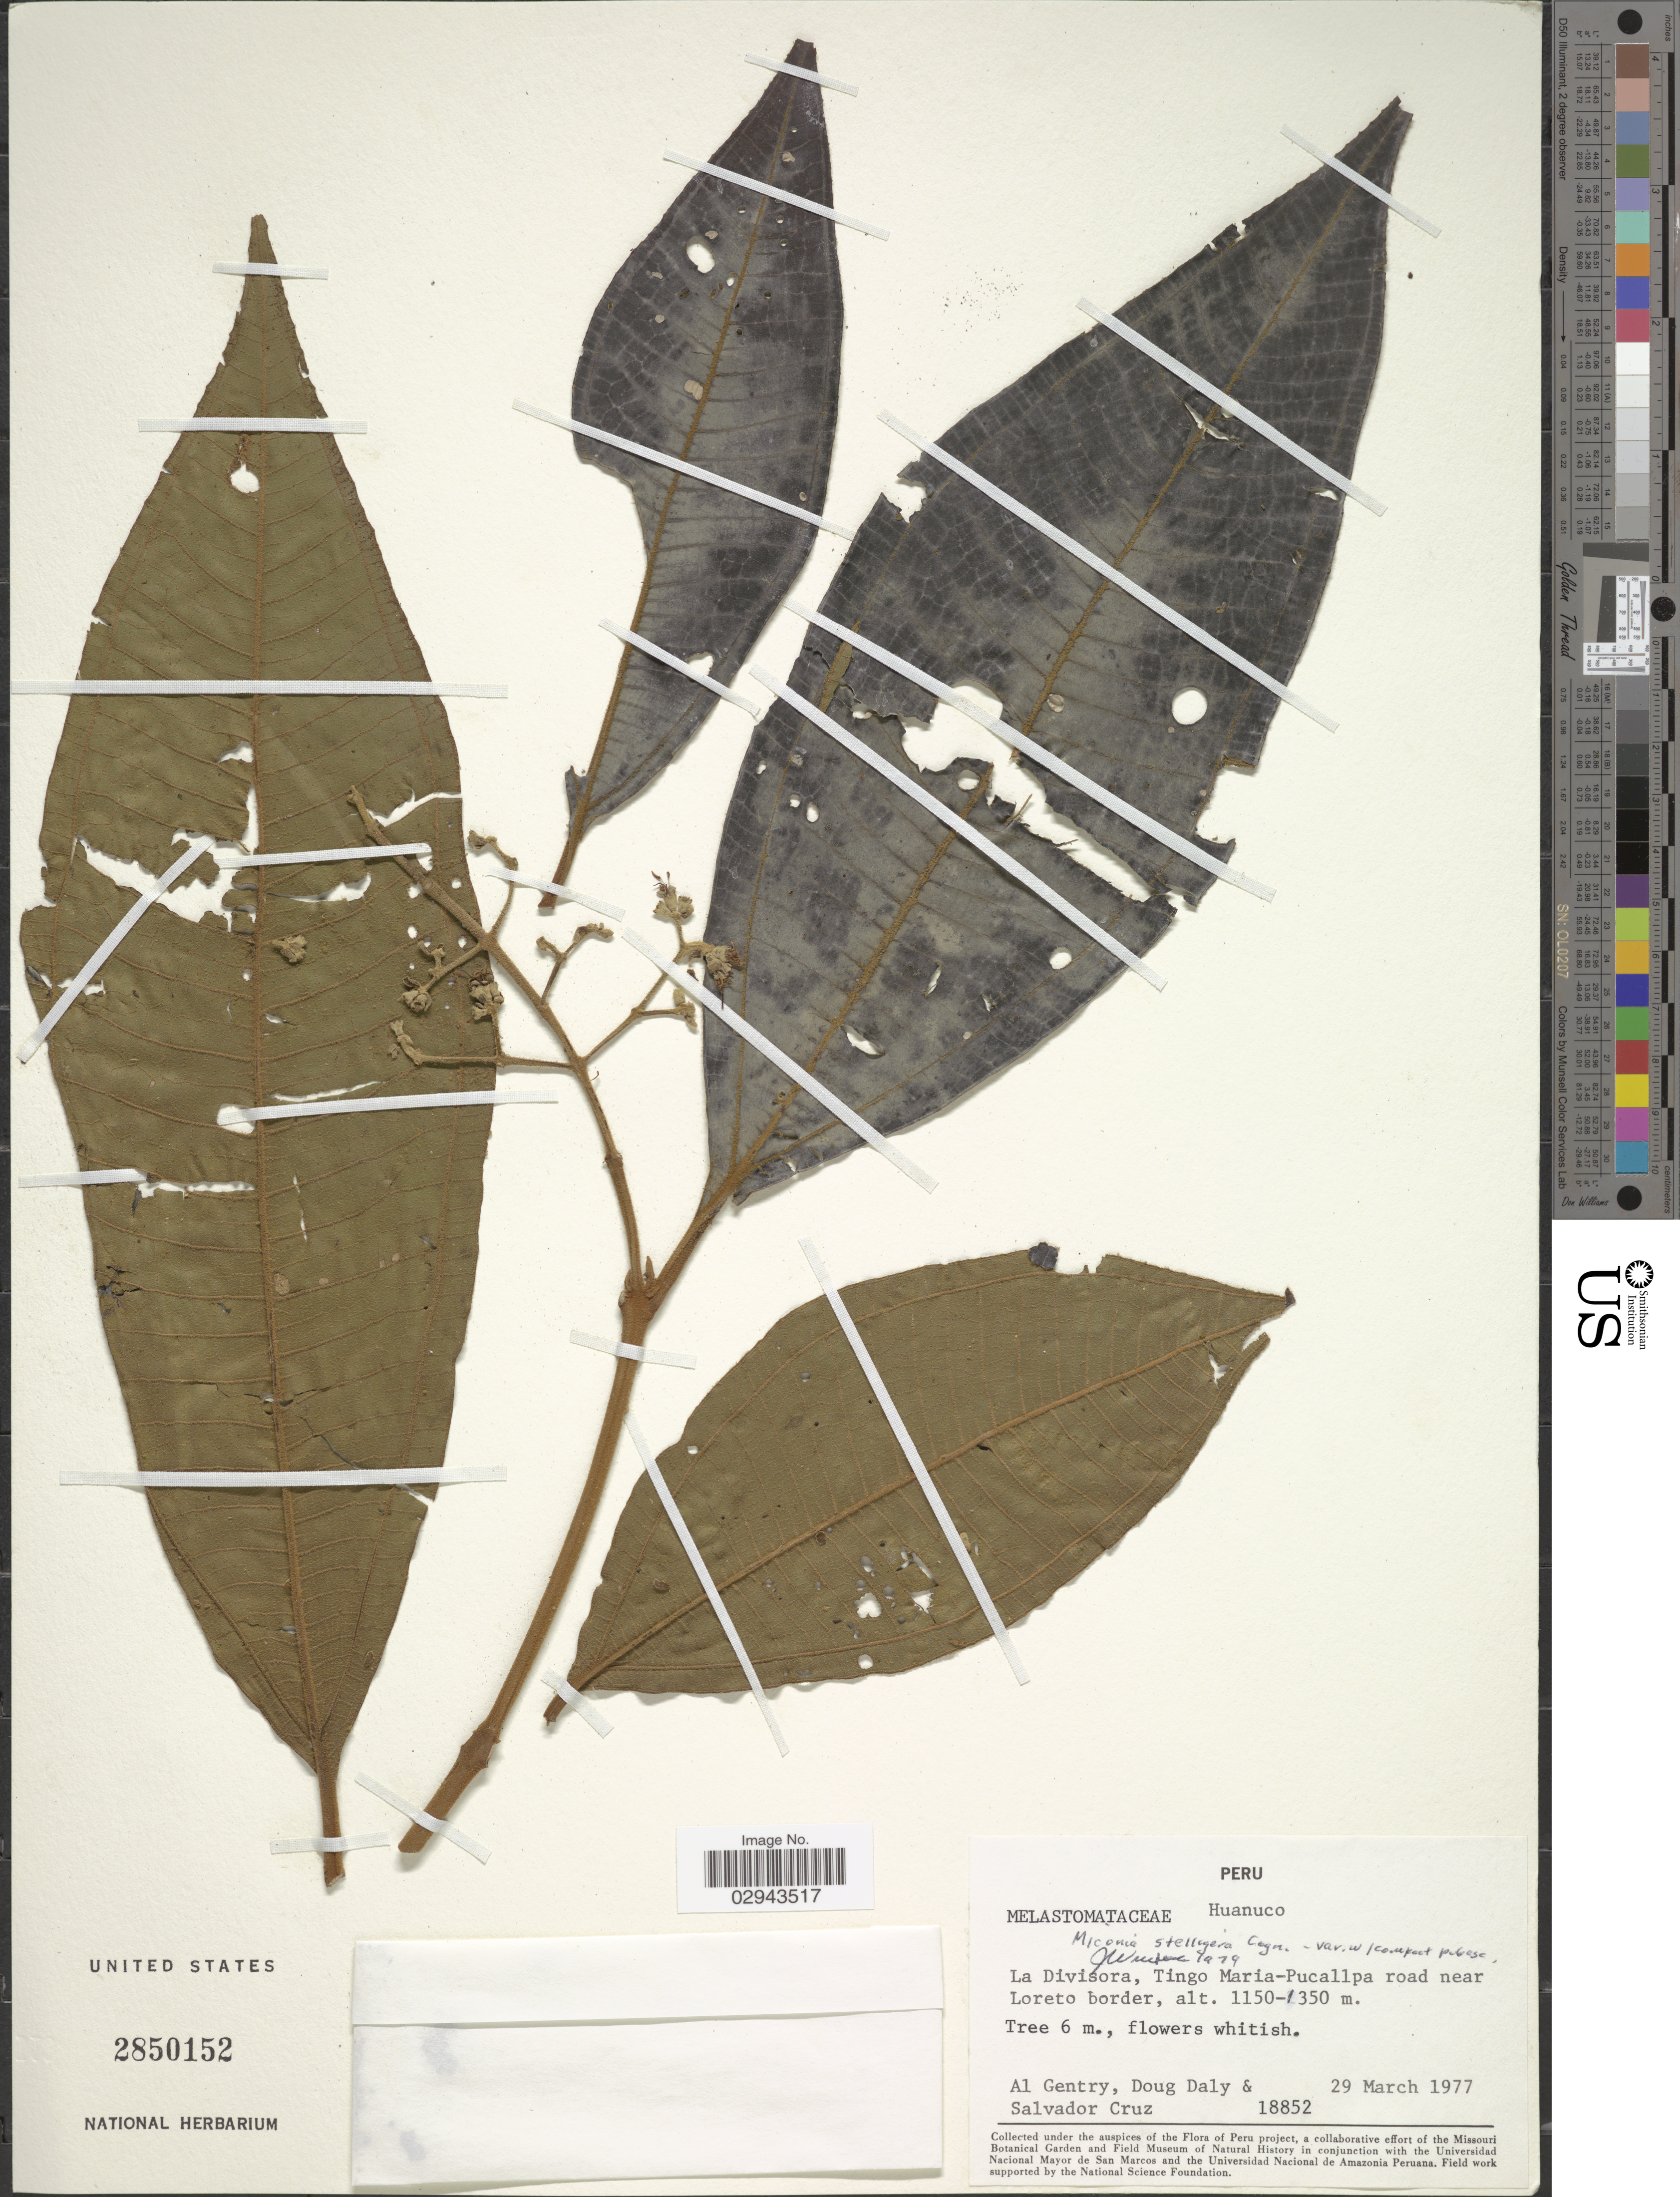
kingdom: Plantae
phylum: Tracheophyta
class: Magnoliopsida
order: Myrtales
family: Melastomataceae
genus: Miconia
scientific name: Miconia stelligera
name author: Cogn.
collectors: A. H. Gentry, D. C. Daly & S. Cruz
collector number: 18852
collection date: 1977-03-29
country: Peru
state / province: Huánuco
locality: La Divisoria, Tingo Maria-Pucallpa road near Loreto border.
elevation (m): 1150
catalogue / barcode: US 2850152